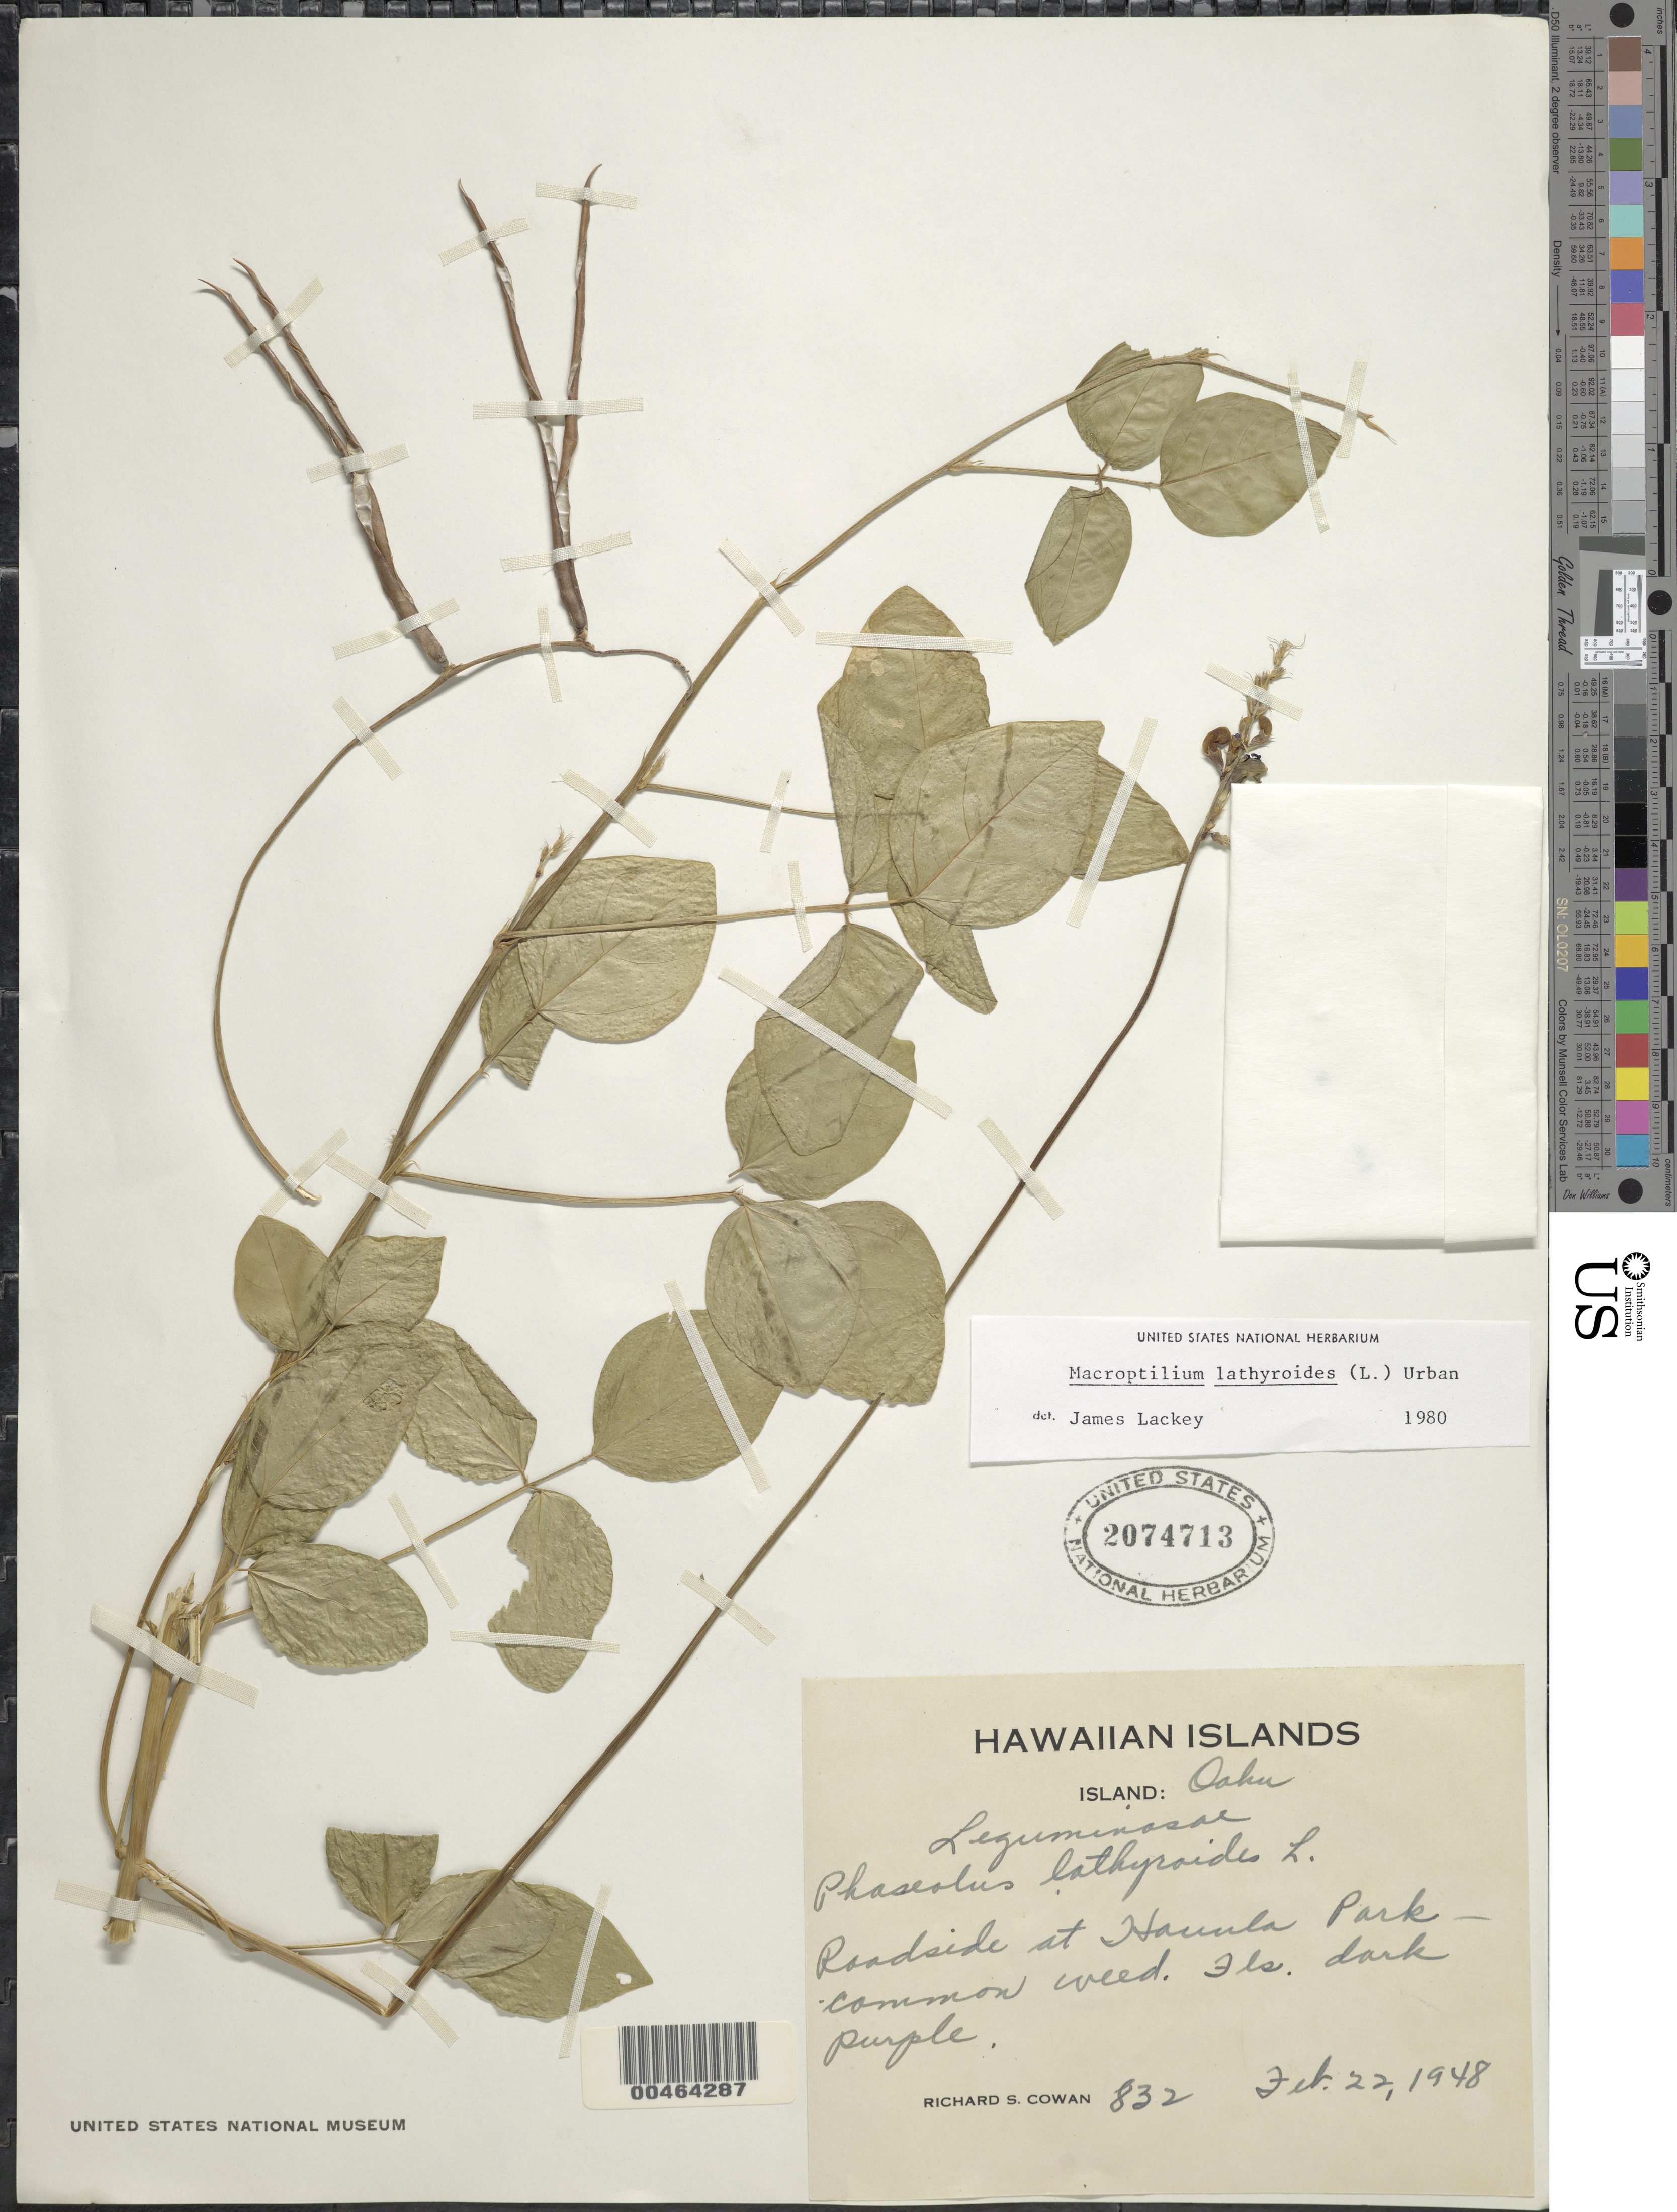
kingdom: Plantae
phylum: Tracheophyta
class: Magnoliopsida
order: Fabales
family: Fabaceae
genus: Macroptilium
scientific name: Macroptilium lathyroides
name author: (L.) Urb.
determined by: Lackey, J.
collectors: R. S. Cowan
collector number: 832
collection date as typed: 22 Feb 1948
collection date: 1948-02-22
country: United States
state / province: Hawaii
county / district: Honolulu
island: Oahu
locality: Roadside at Hauula Park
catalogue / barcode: US 2074713